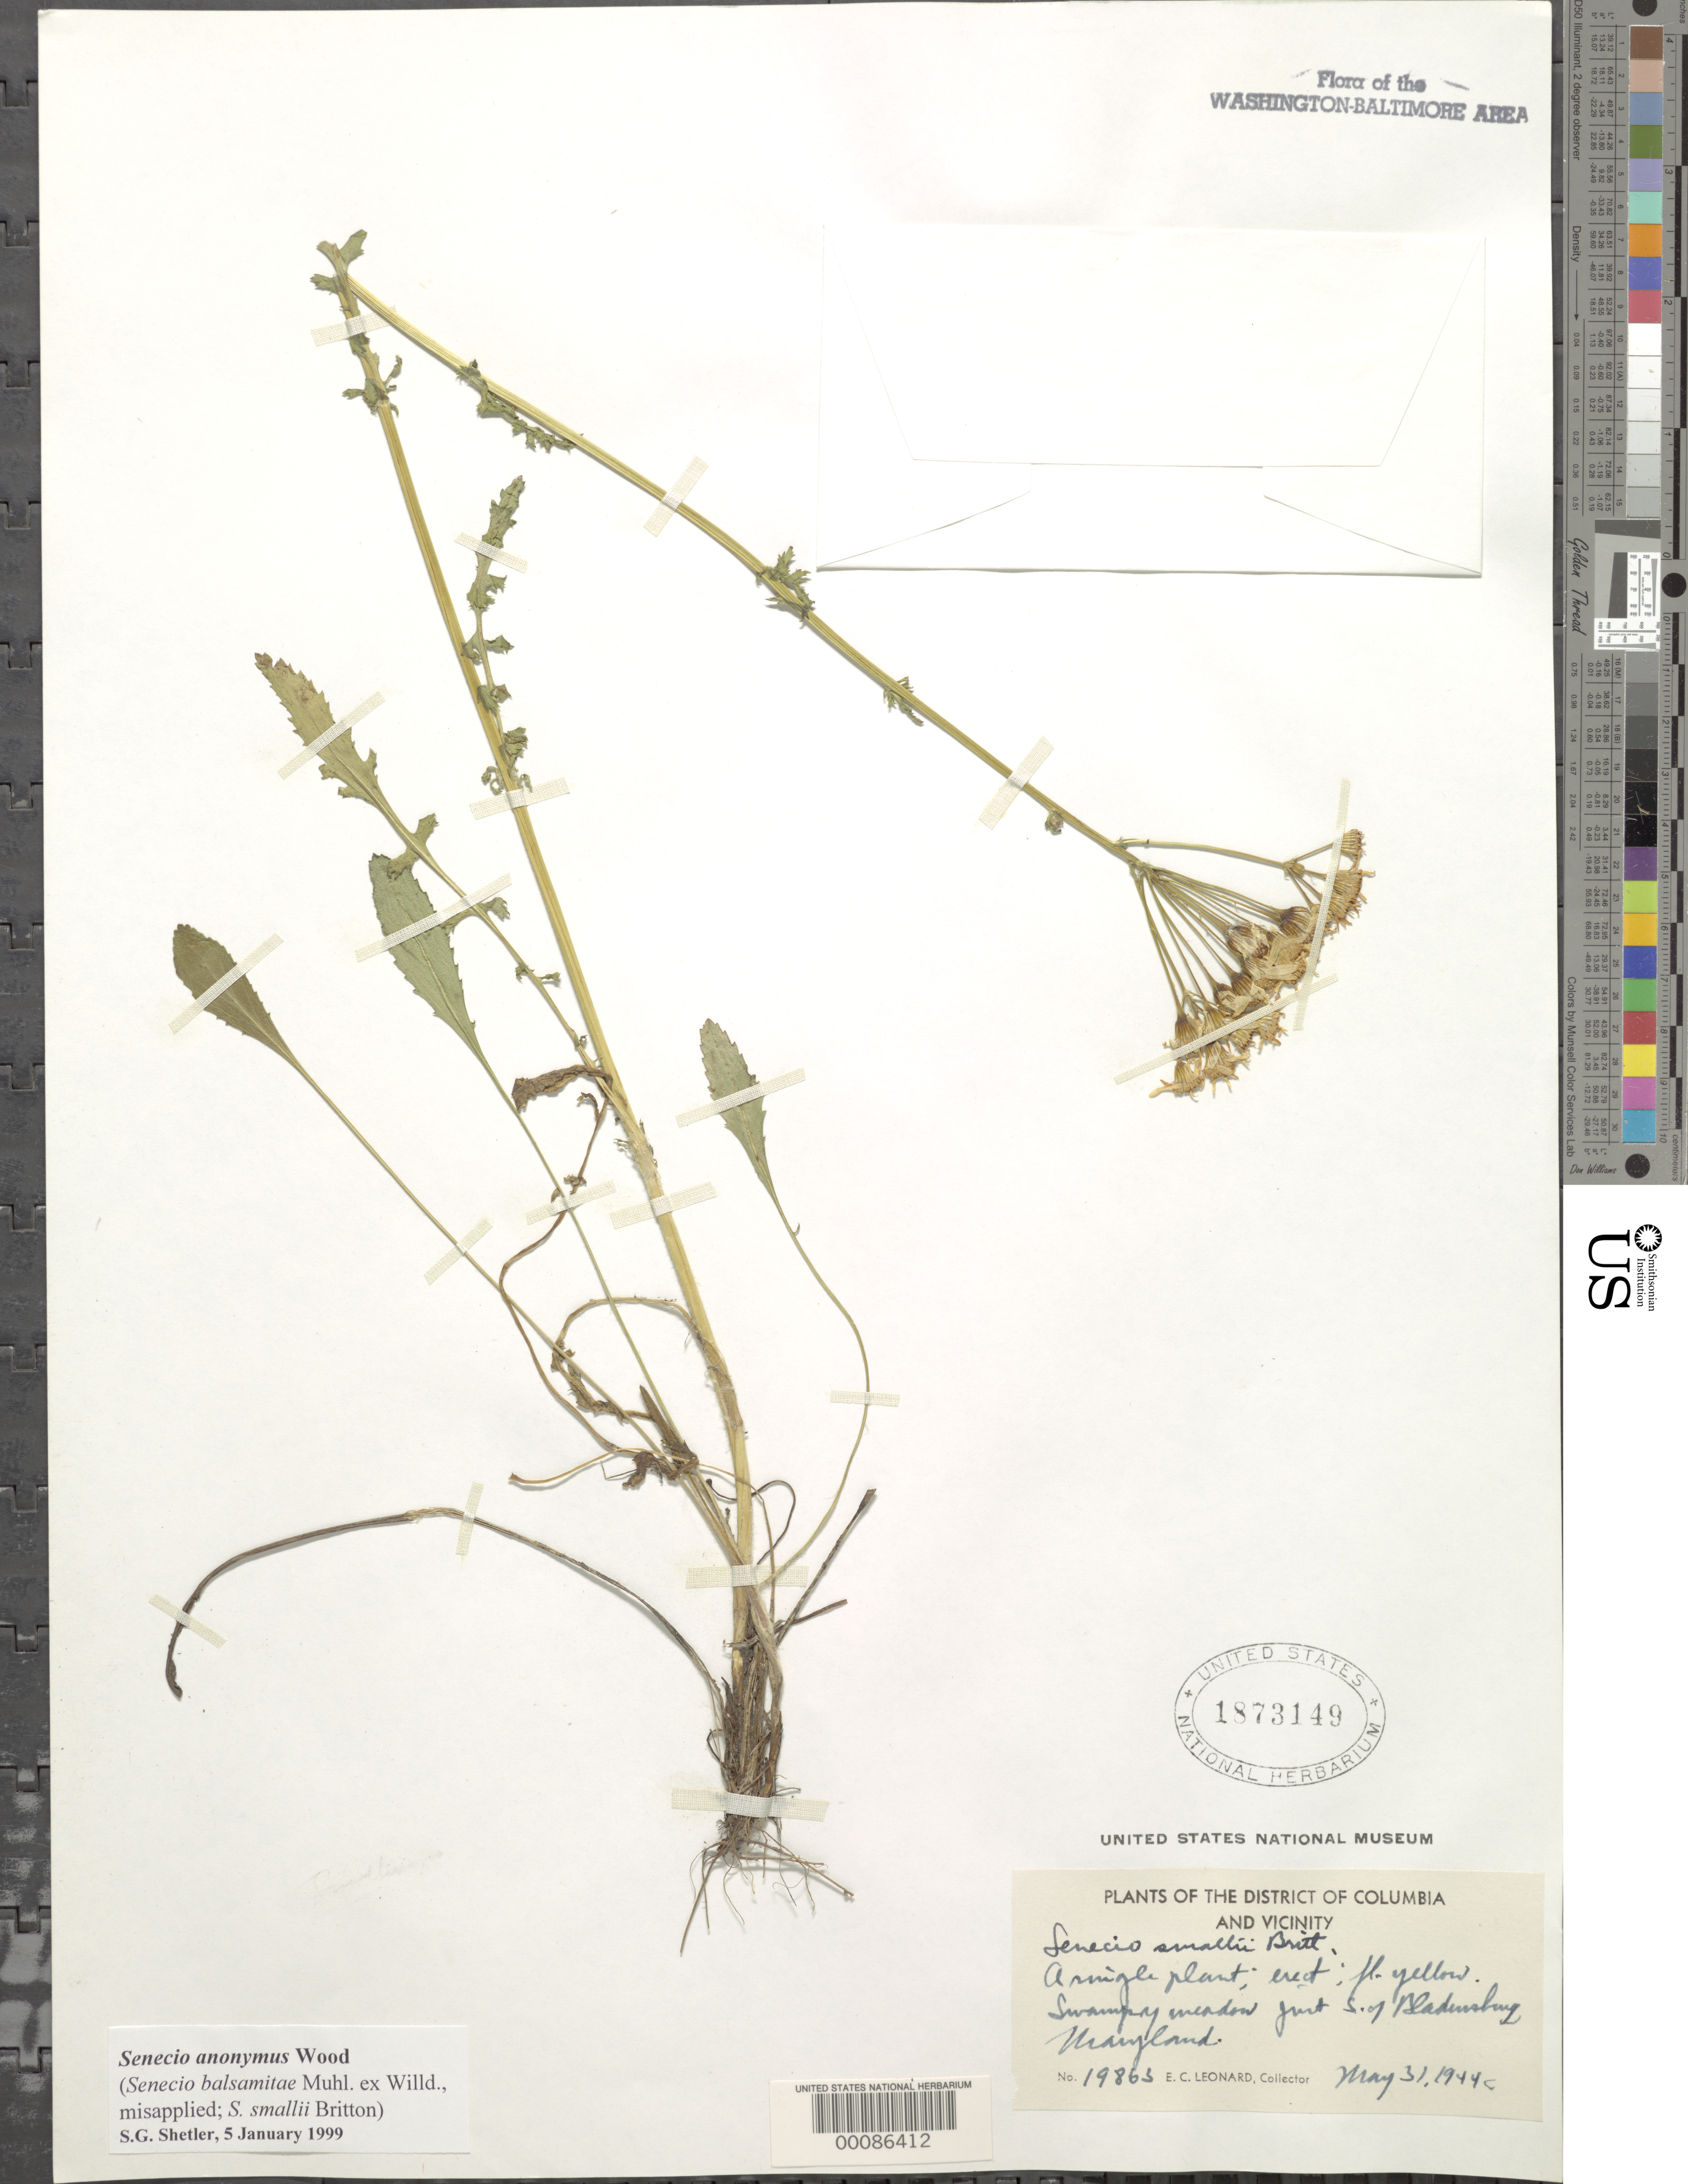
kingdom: Plantae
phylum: Tracheophyta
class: Magnoliopsida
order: Asterales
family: Asteraceae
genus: Packera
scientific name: Packera anonyma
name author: (Alph. Wood) W.A. Weber & Á. Löve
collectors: E. C. Leonard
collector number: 19863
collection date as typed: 31 May 1944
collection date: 1944-05-31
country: United States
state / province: Maryland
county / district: Prince George's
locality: South of Bladensburg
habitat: Swampy meadow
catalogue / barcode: US 1873149